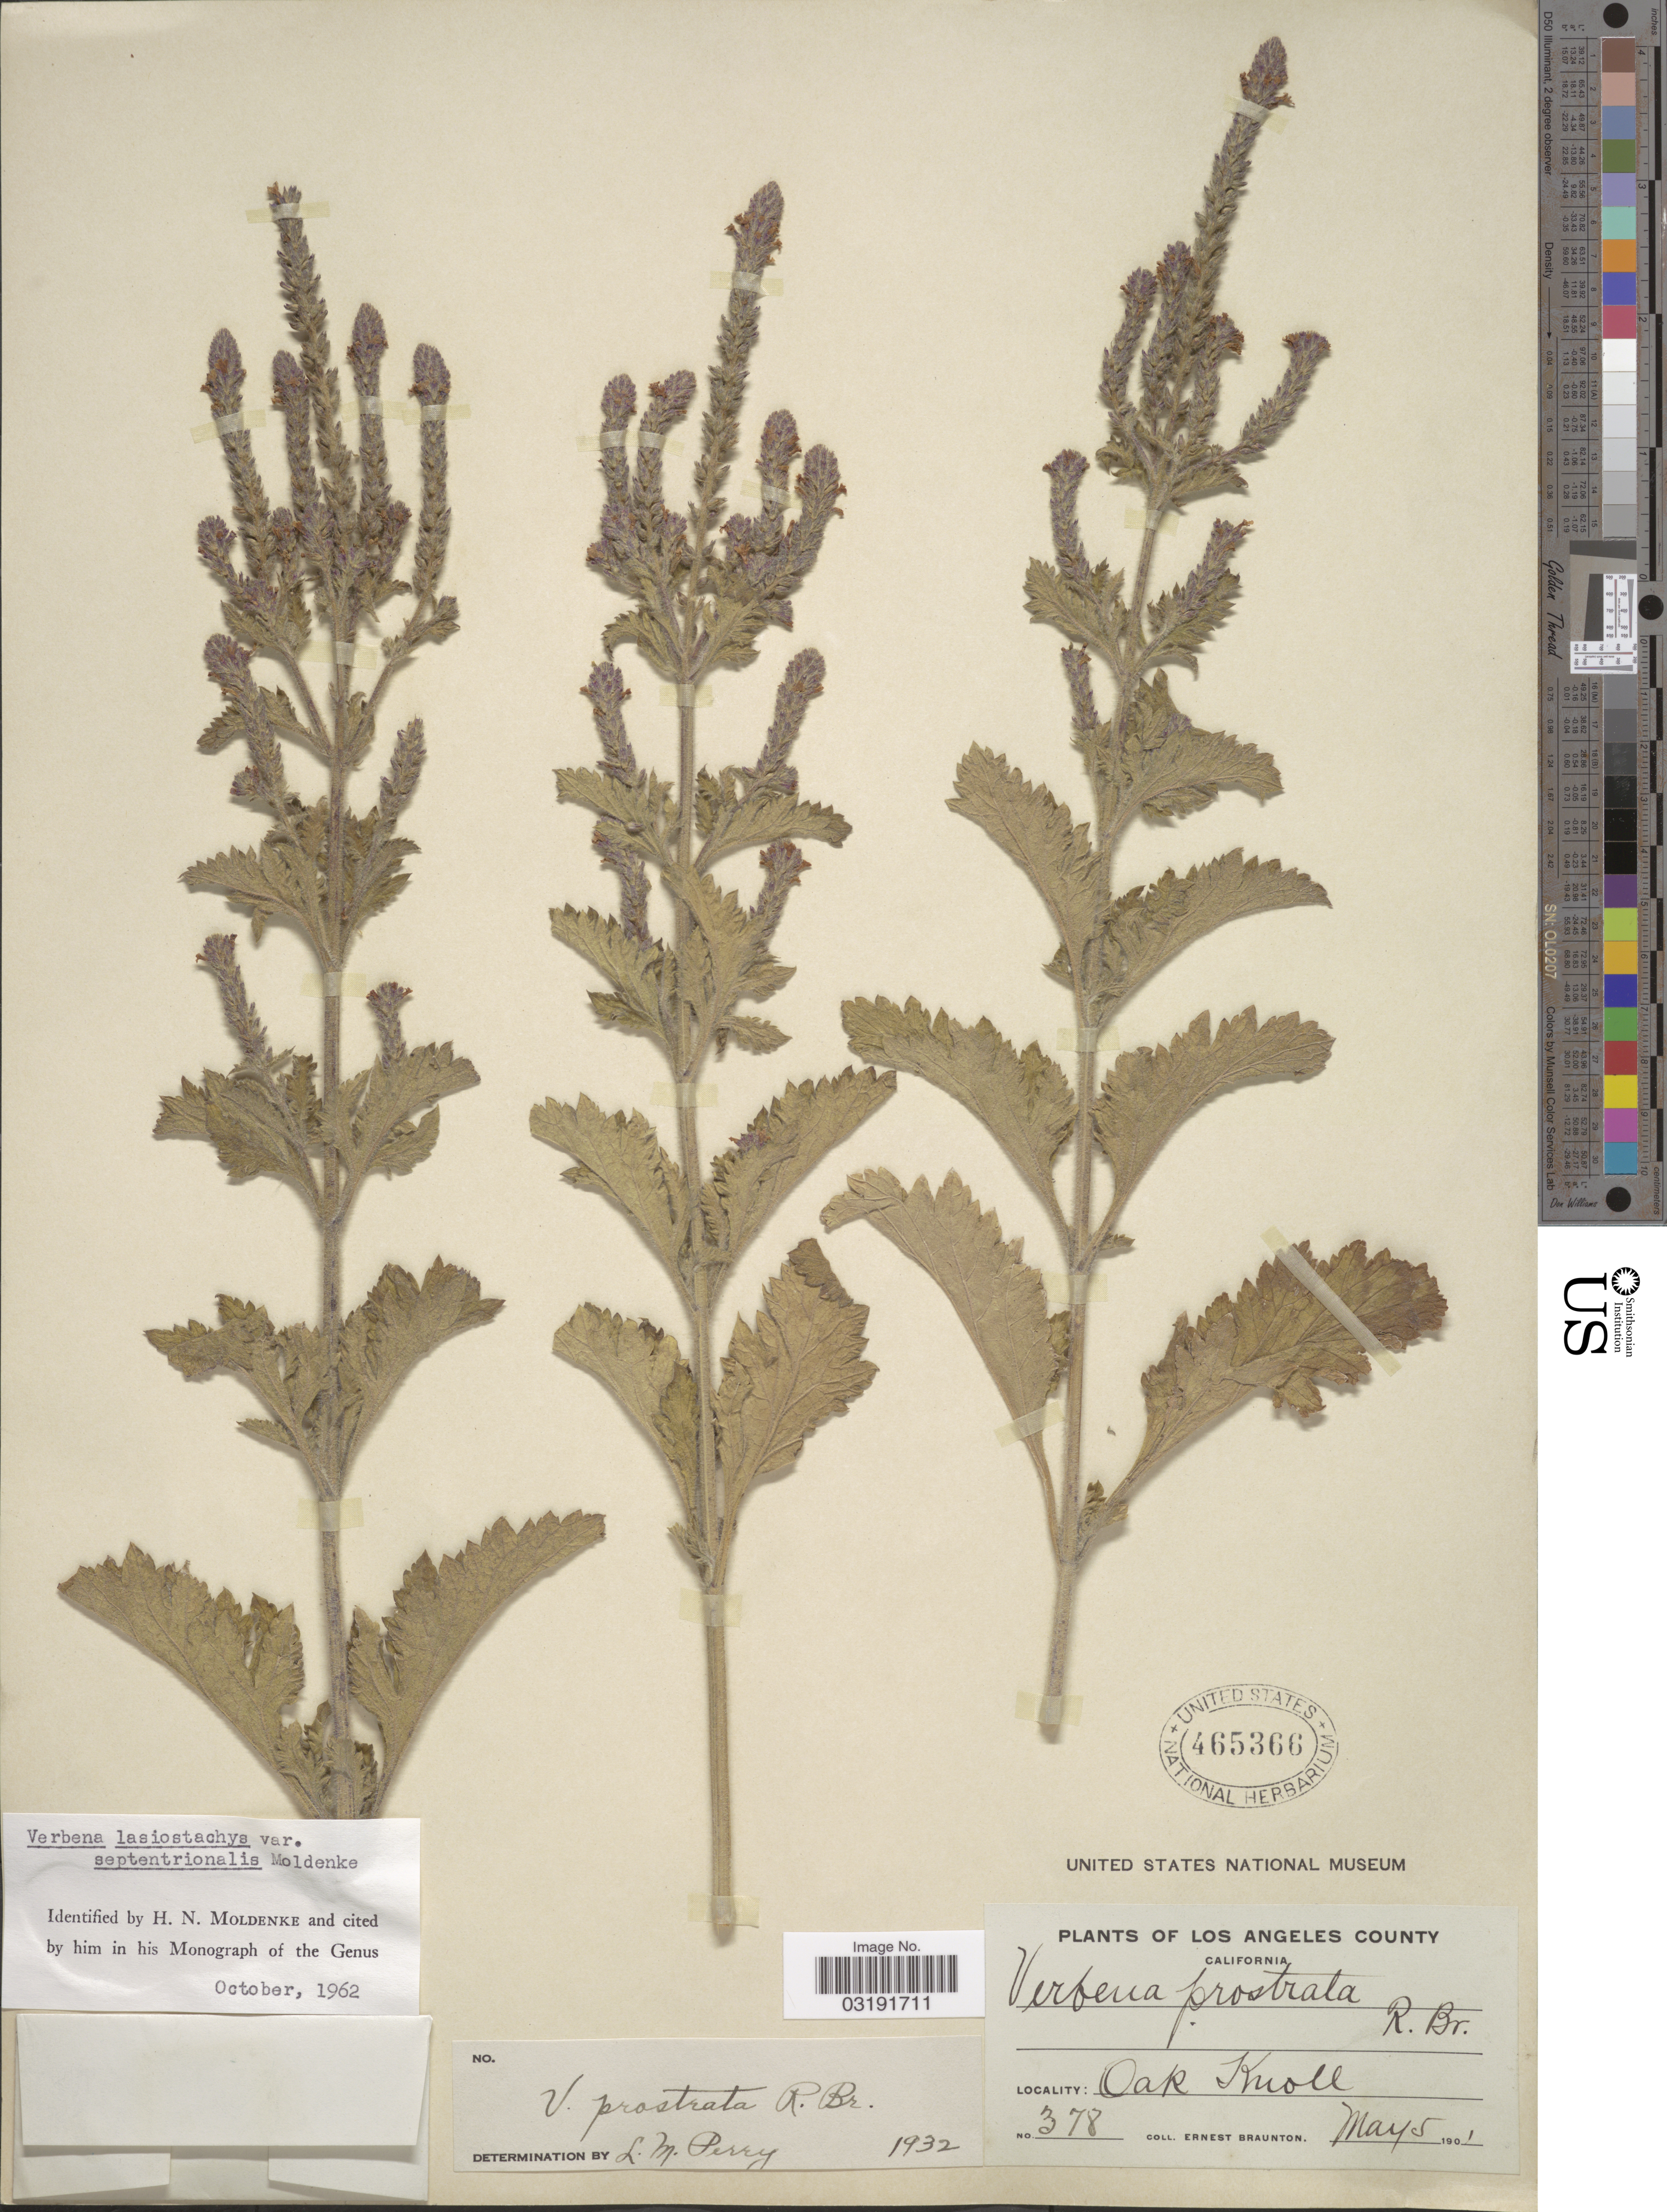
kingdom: Plantae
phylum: Tracheophyta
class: Magnoliopsida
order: Lamiales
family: Verbenaceae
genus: Verbena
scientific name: Verbena lasiostachys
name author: Link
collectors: E. Braunton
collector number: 378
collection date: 1901-05-05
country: United States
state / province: California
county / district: Los Angeles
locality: Los Angeles County. Oak Knoll.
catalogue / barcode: US 465366